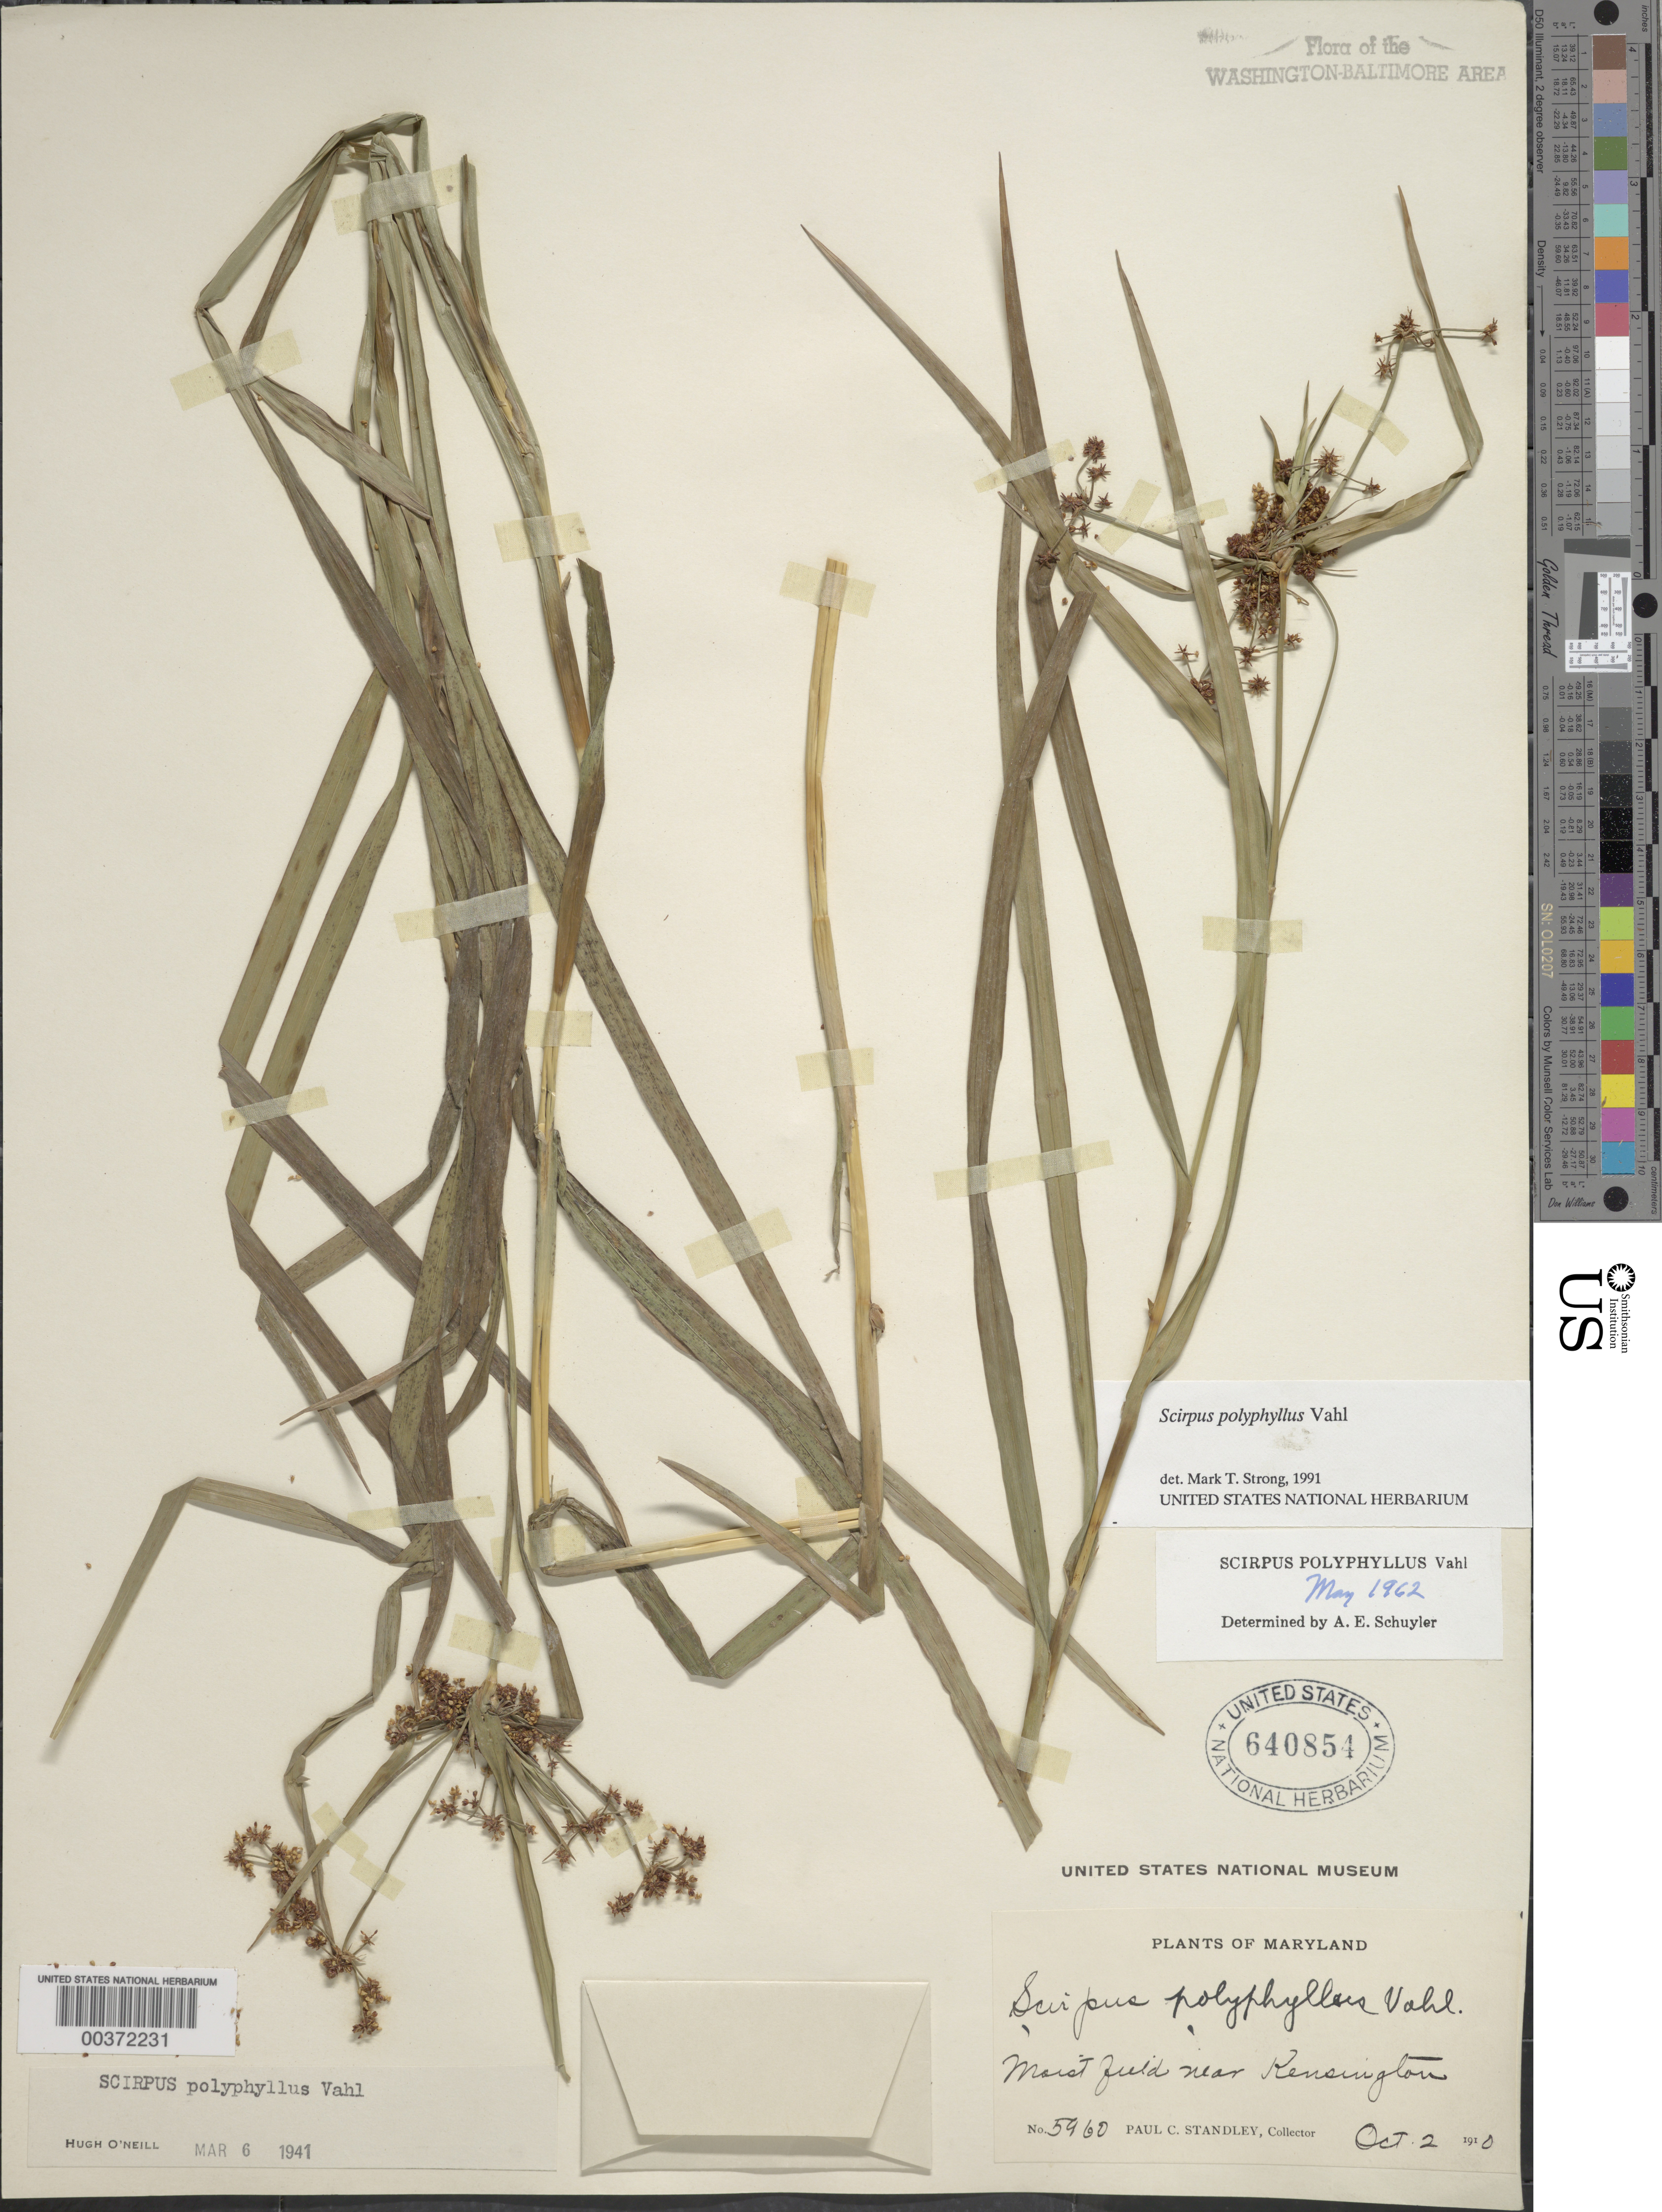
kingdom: Plantae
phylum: Tracheophyta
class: Liliopsida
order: Poales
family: Cyperaceae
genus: Scirpus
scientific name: Scirpus polyphyllus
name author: Vahl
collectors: P. C. Standley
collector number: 5960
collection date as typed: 02 Oct 1910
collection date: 1910-10-02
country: United States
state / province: Maryland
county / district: Montgomery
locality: Kensington vicinity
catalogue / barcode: US 640854